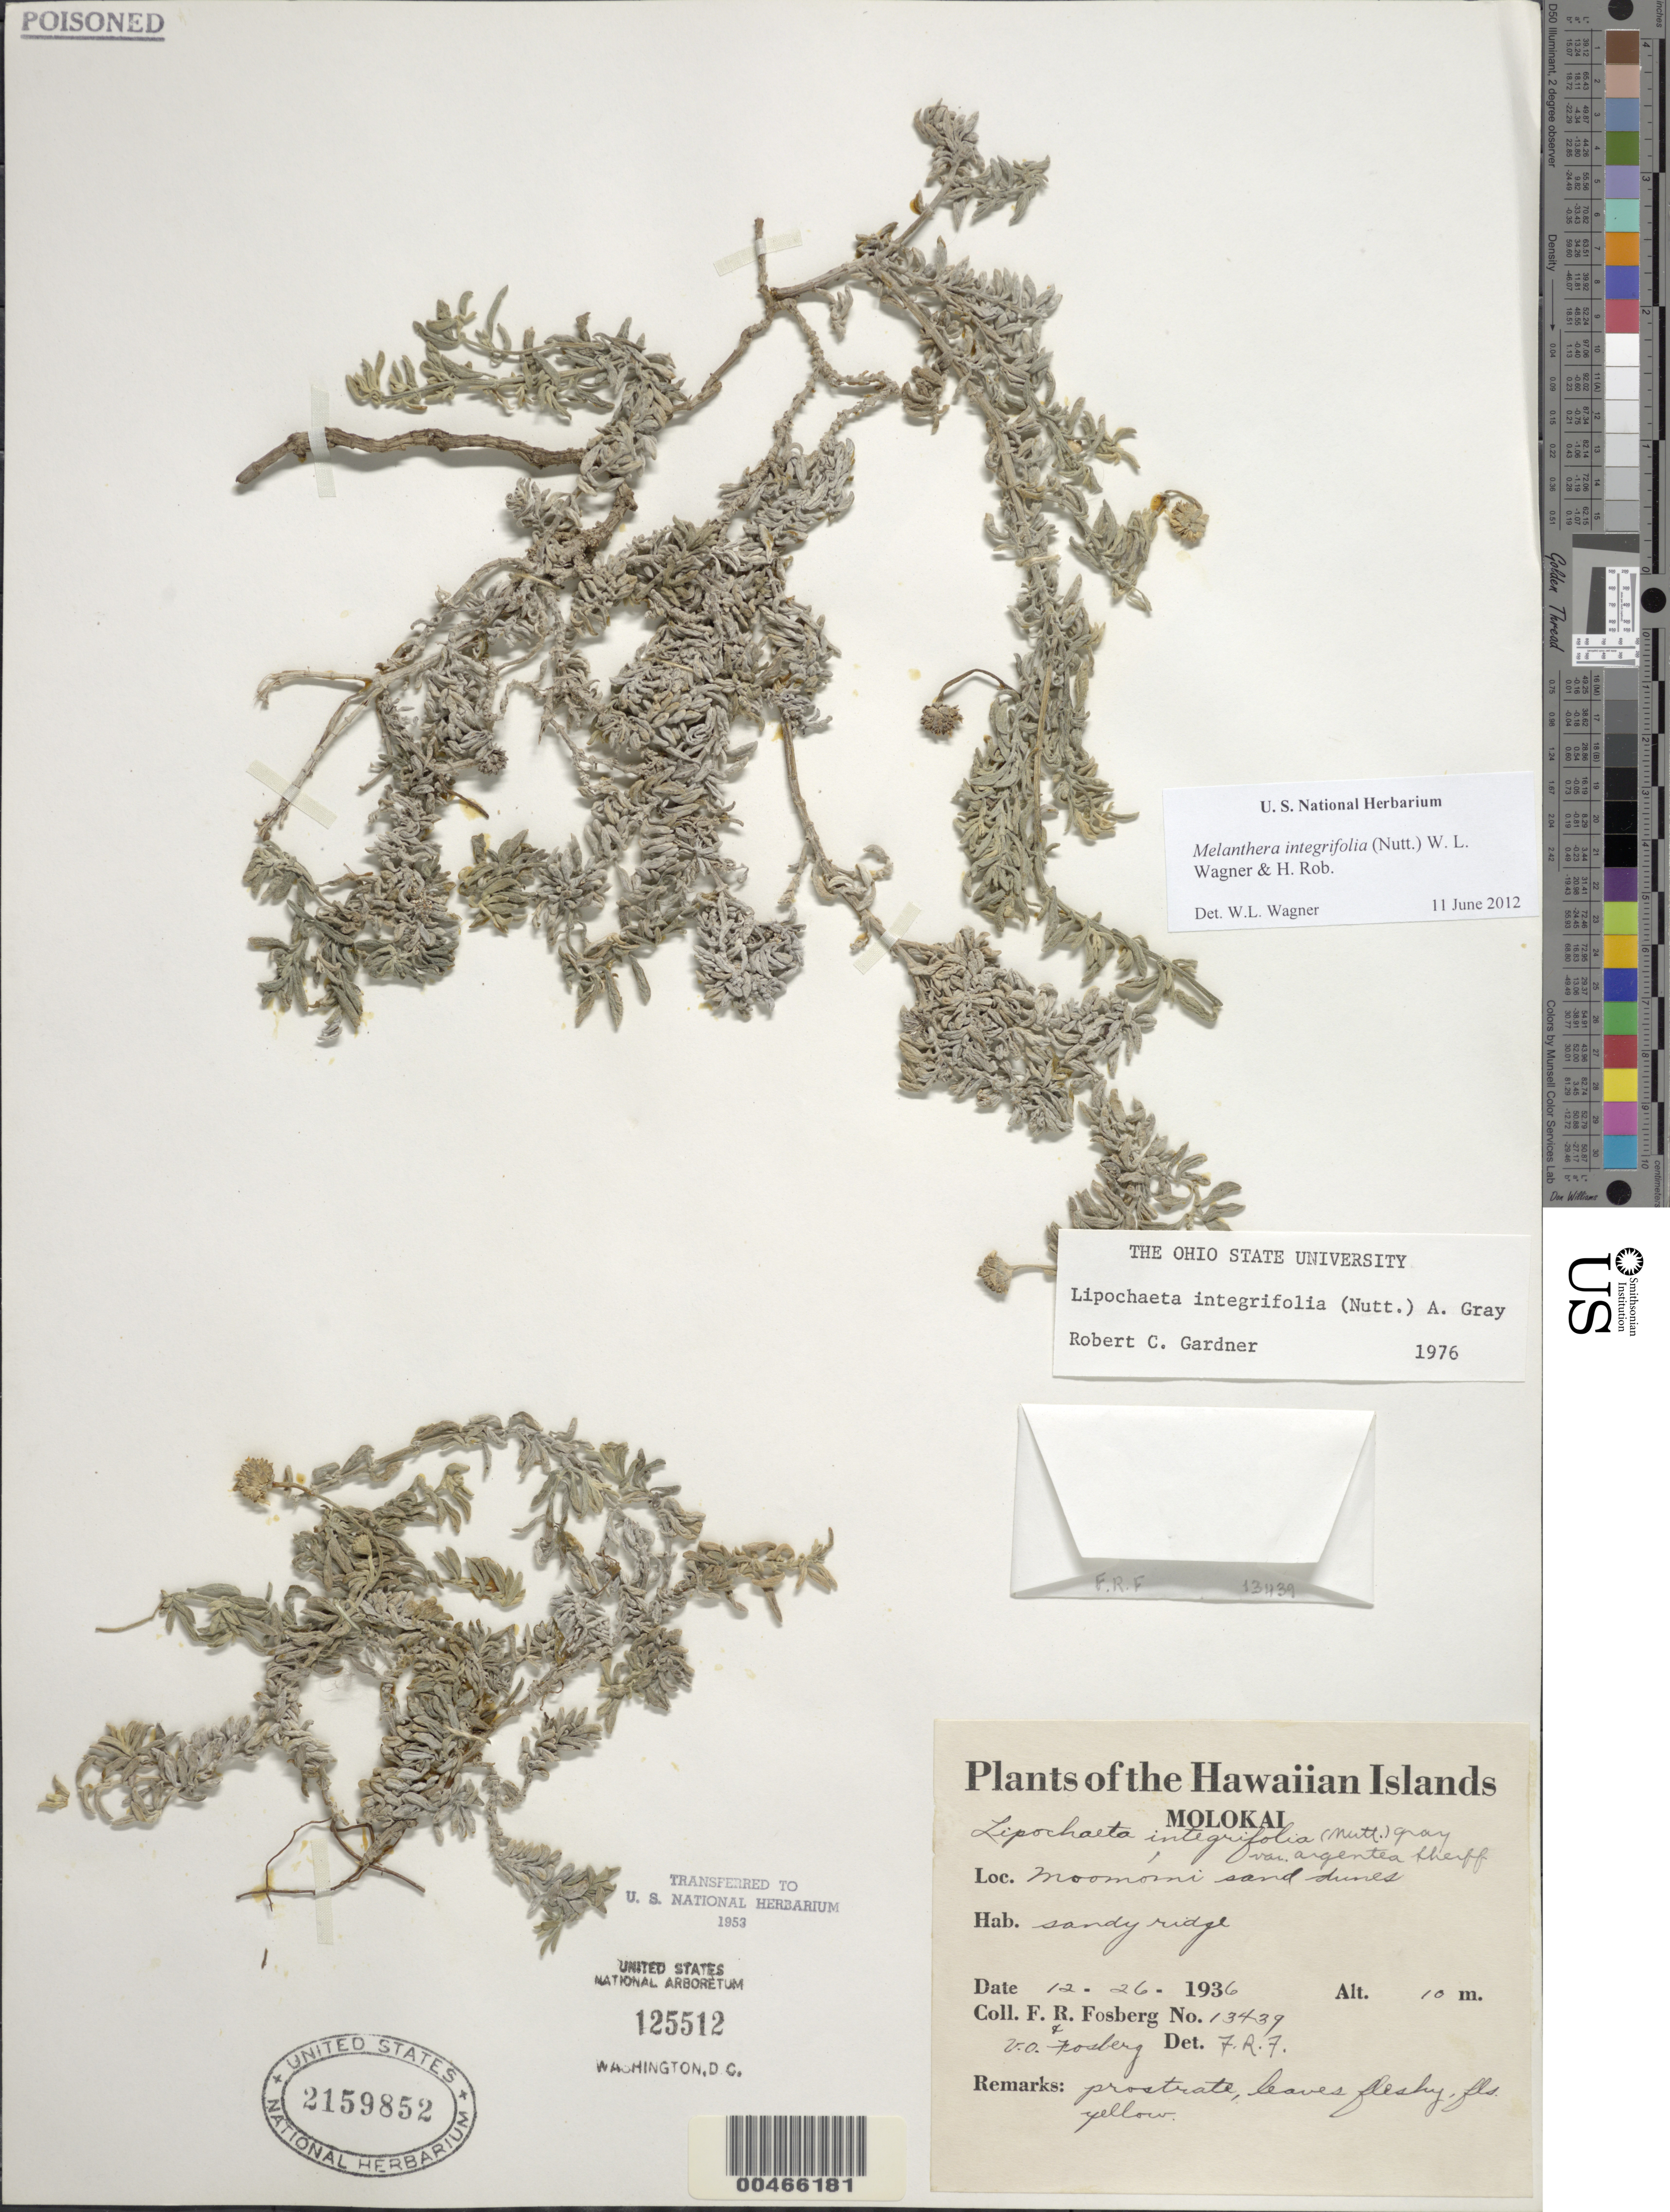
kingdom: Plantae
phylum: Tracheophyta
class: Magnoliopsida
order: Asterales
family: Asteraceae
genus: Wollastonia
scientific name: Wollastonia integrifolia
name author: (Nutt.) Orchard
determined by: Wagner, W. L., (BOT), Smithsonian Institution - National Museum of Natural History (UNITED STATES)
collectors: F. R. Fosberg & V. O. Fosberg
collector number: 13439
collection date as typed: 26 Dec 1936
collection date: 1936-12-26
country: United States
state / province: Hawaii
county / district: Maui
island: Moloka'i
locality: Moomomi sand dunes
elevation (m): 10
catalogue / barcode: US 2159852